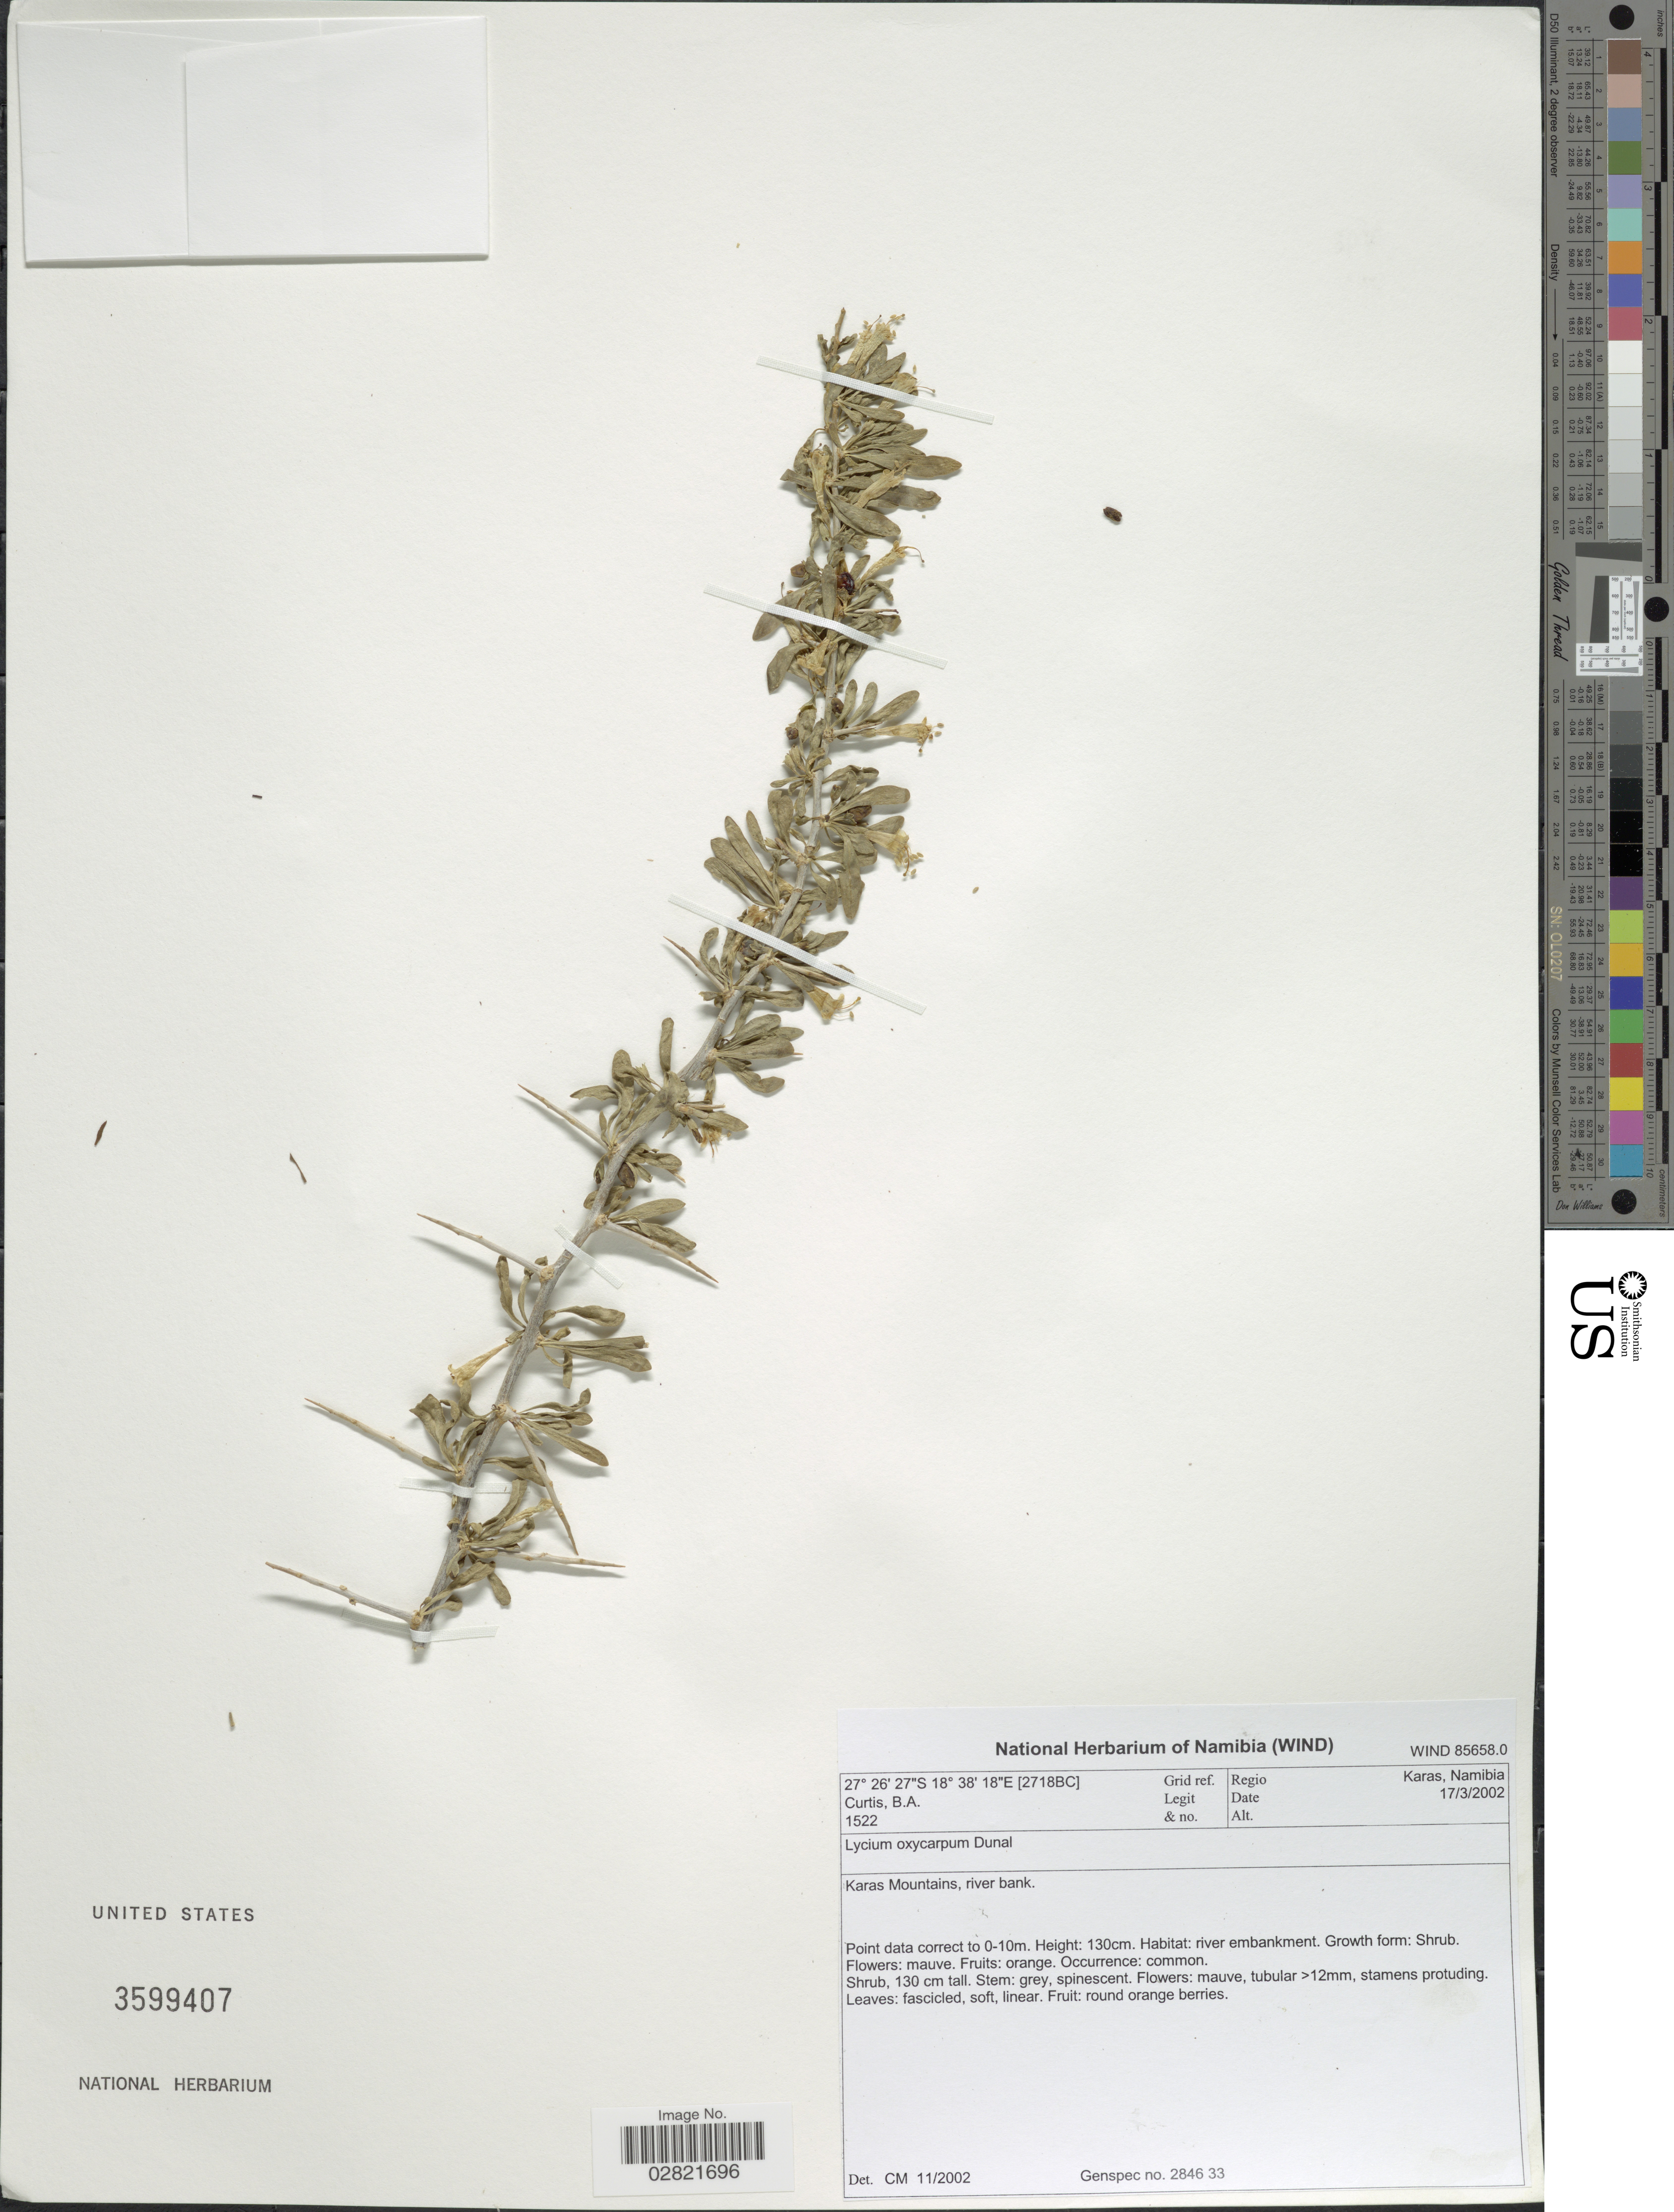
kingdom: Plantae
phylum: Tracheophyta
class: Magnoliopsida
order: Solanales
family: Solanaceae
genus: Lycium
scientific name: Lycium oxycarpum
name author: Dunal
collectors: B. A. Curtis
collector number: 1522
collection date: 2002-03-17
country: Namibia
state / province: Karas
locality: [2718BC] Grid ref. Regio Karas. Karas Mountains, river bank.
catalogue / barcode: US 3599407